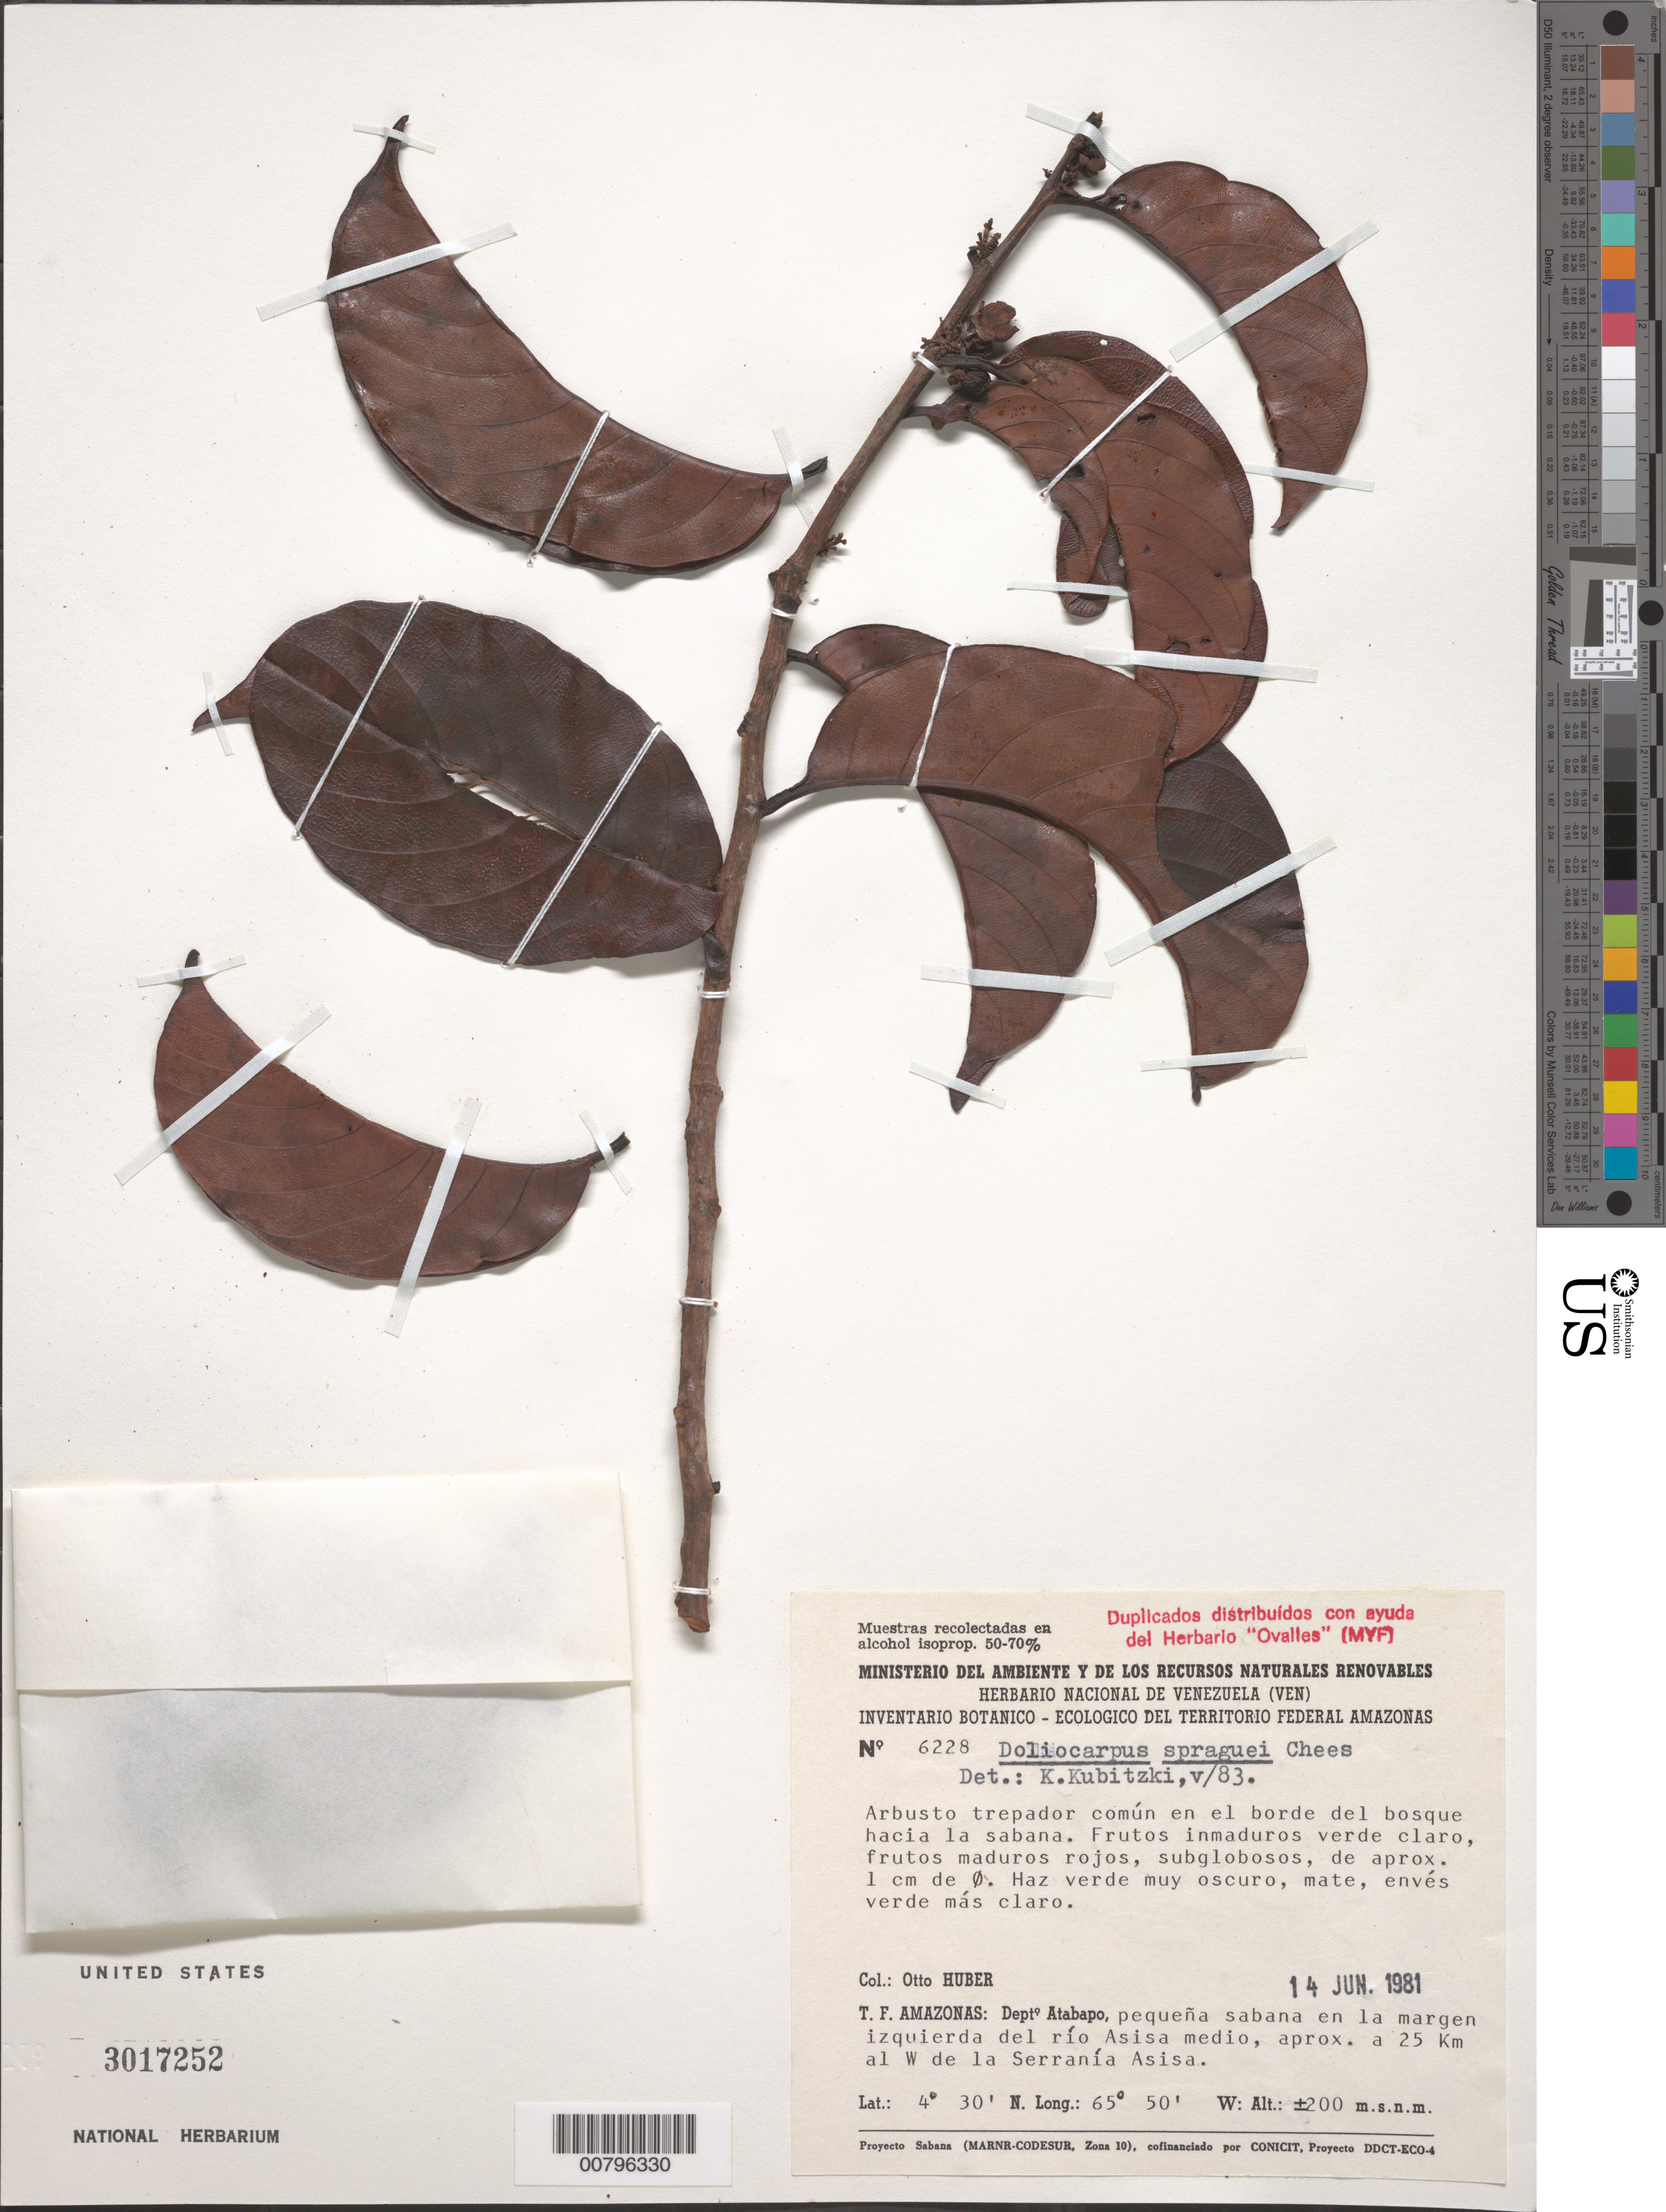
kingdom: Plantae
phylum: Tracheophyta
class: Magnoliopsida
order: Dilleniales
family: Dilleniaceae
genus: Doliocarpus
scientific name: Doliocarpus spraguei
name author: Cheesman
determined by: Kubitzki, Klaus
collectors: O. Huber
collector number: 6228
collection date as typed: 14-Jun-81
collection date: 1981-06-14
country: Venezuela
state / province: Amazonas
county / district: Atabapo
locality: Río Asisa, 25 km W de la Serrania Asisa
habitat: Pequena sabana en la margen izquierda del rio; en el borde del bosque hacia la sabana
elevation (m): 200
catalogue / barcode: US 3017252